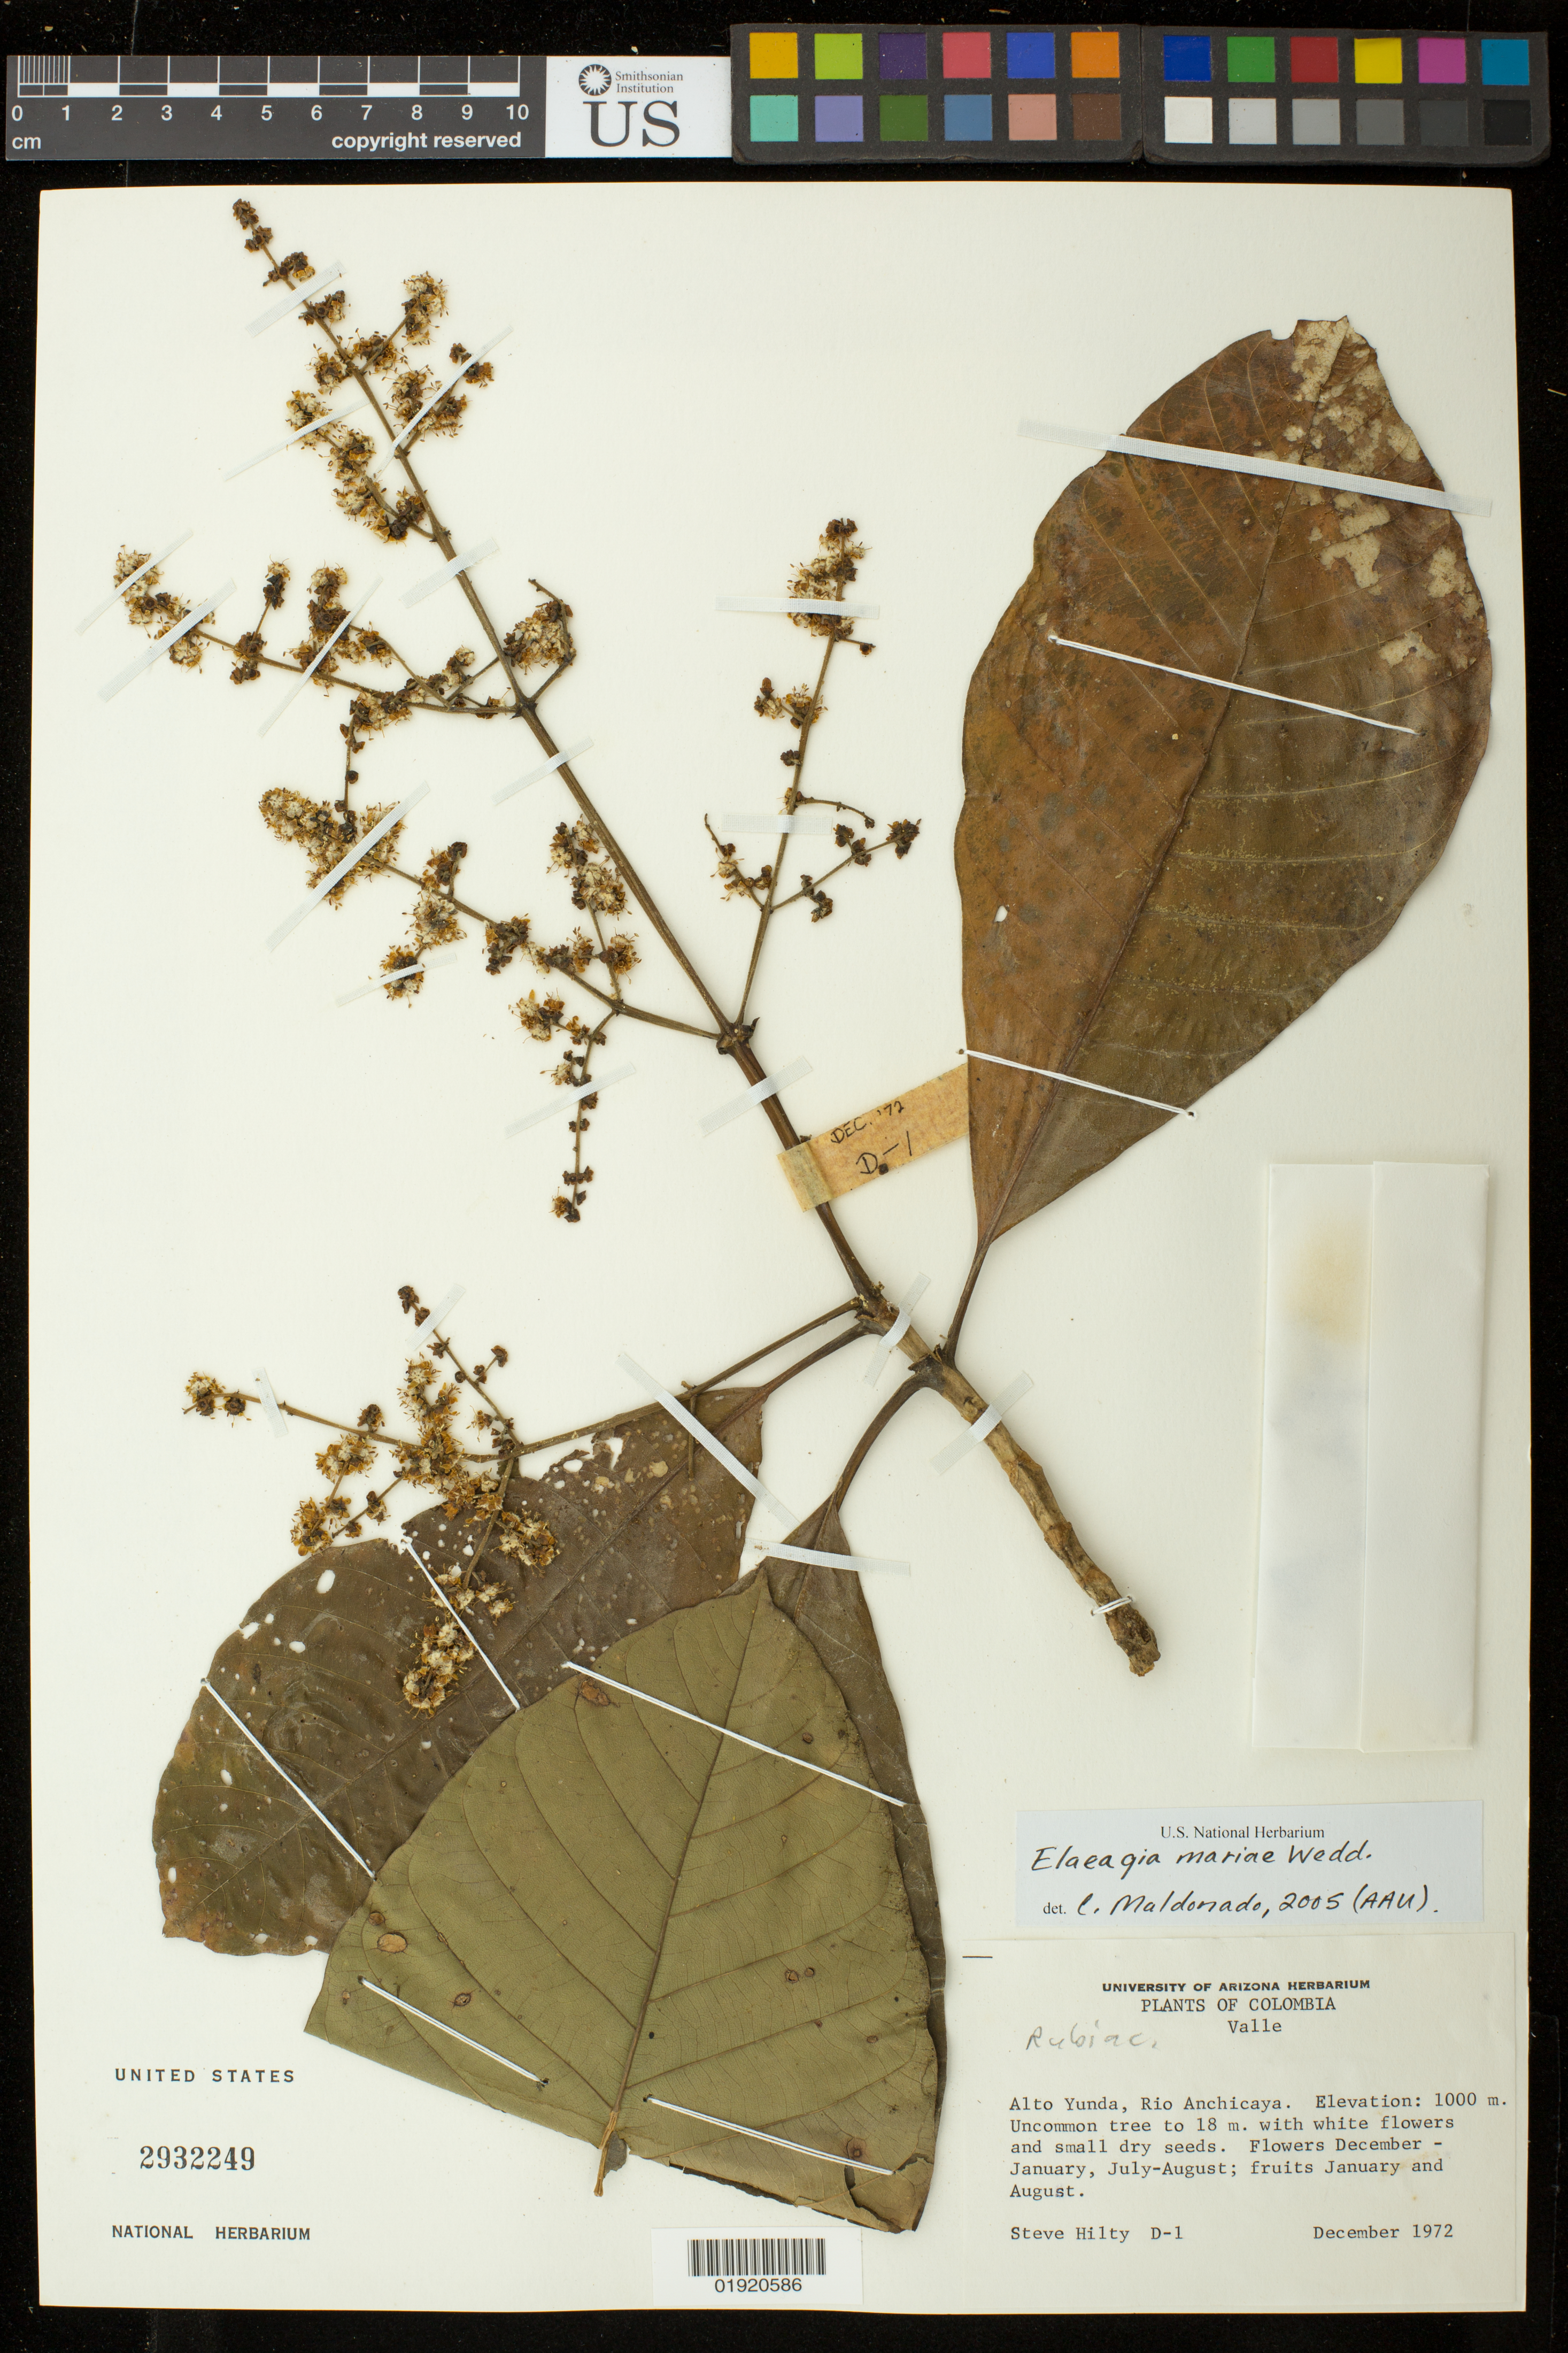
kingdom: Plantae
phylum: Tracheophyta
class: Magnoliopsida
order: Gentianales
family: Rubiaceae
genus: Elaeagia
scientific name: Elaeagia mariae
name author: Wedd.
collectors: S. Hilty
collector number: D-1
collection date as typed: December 1972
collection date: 1972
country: Colombia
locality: Colombia. Valle. Alto yunda, Rio Anchicaya.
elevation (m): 1000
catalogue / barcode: US 2932249